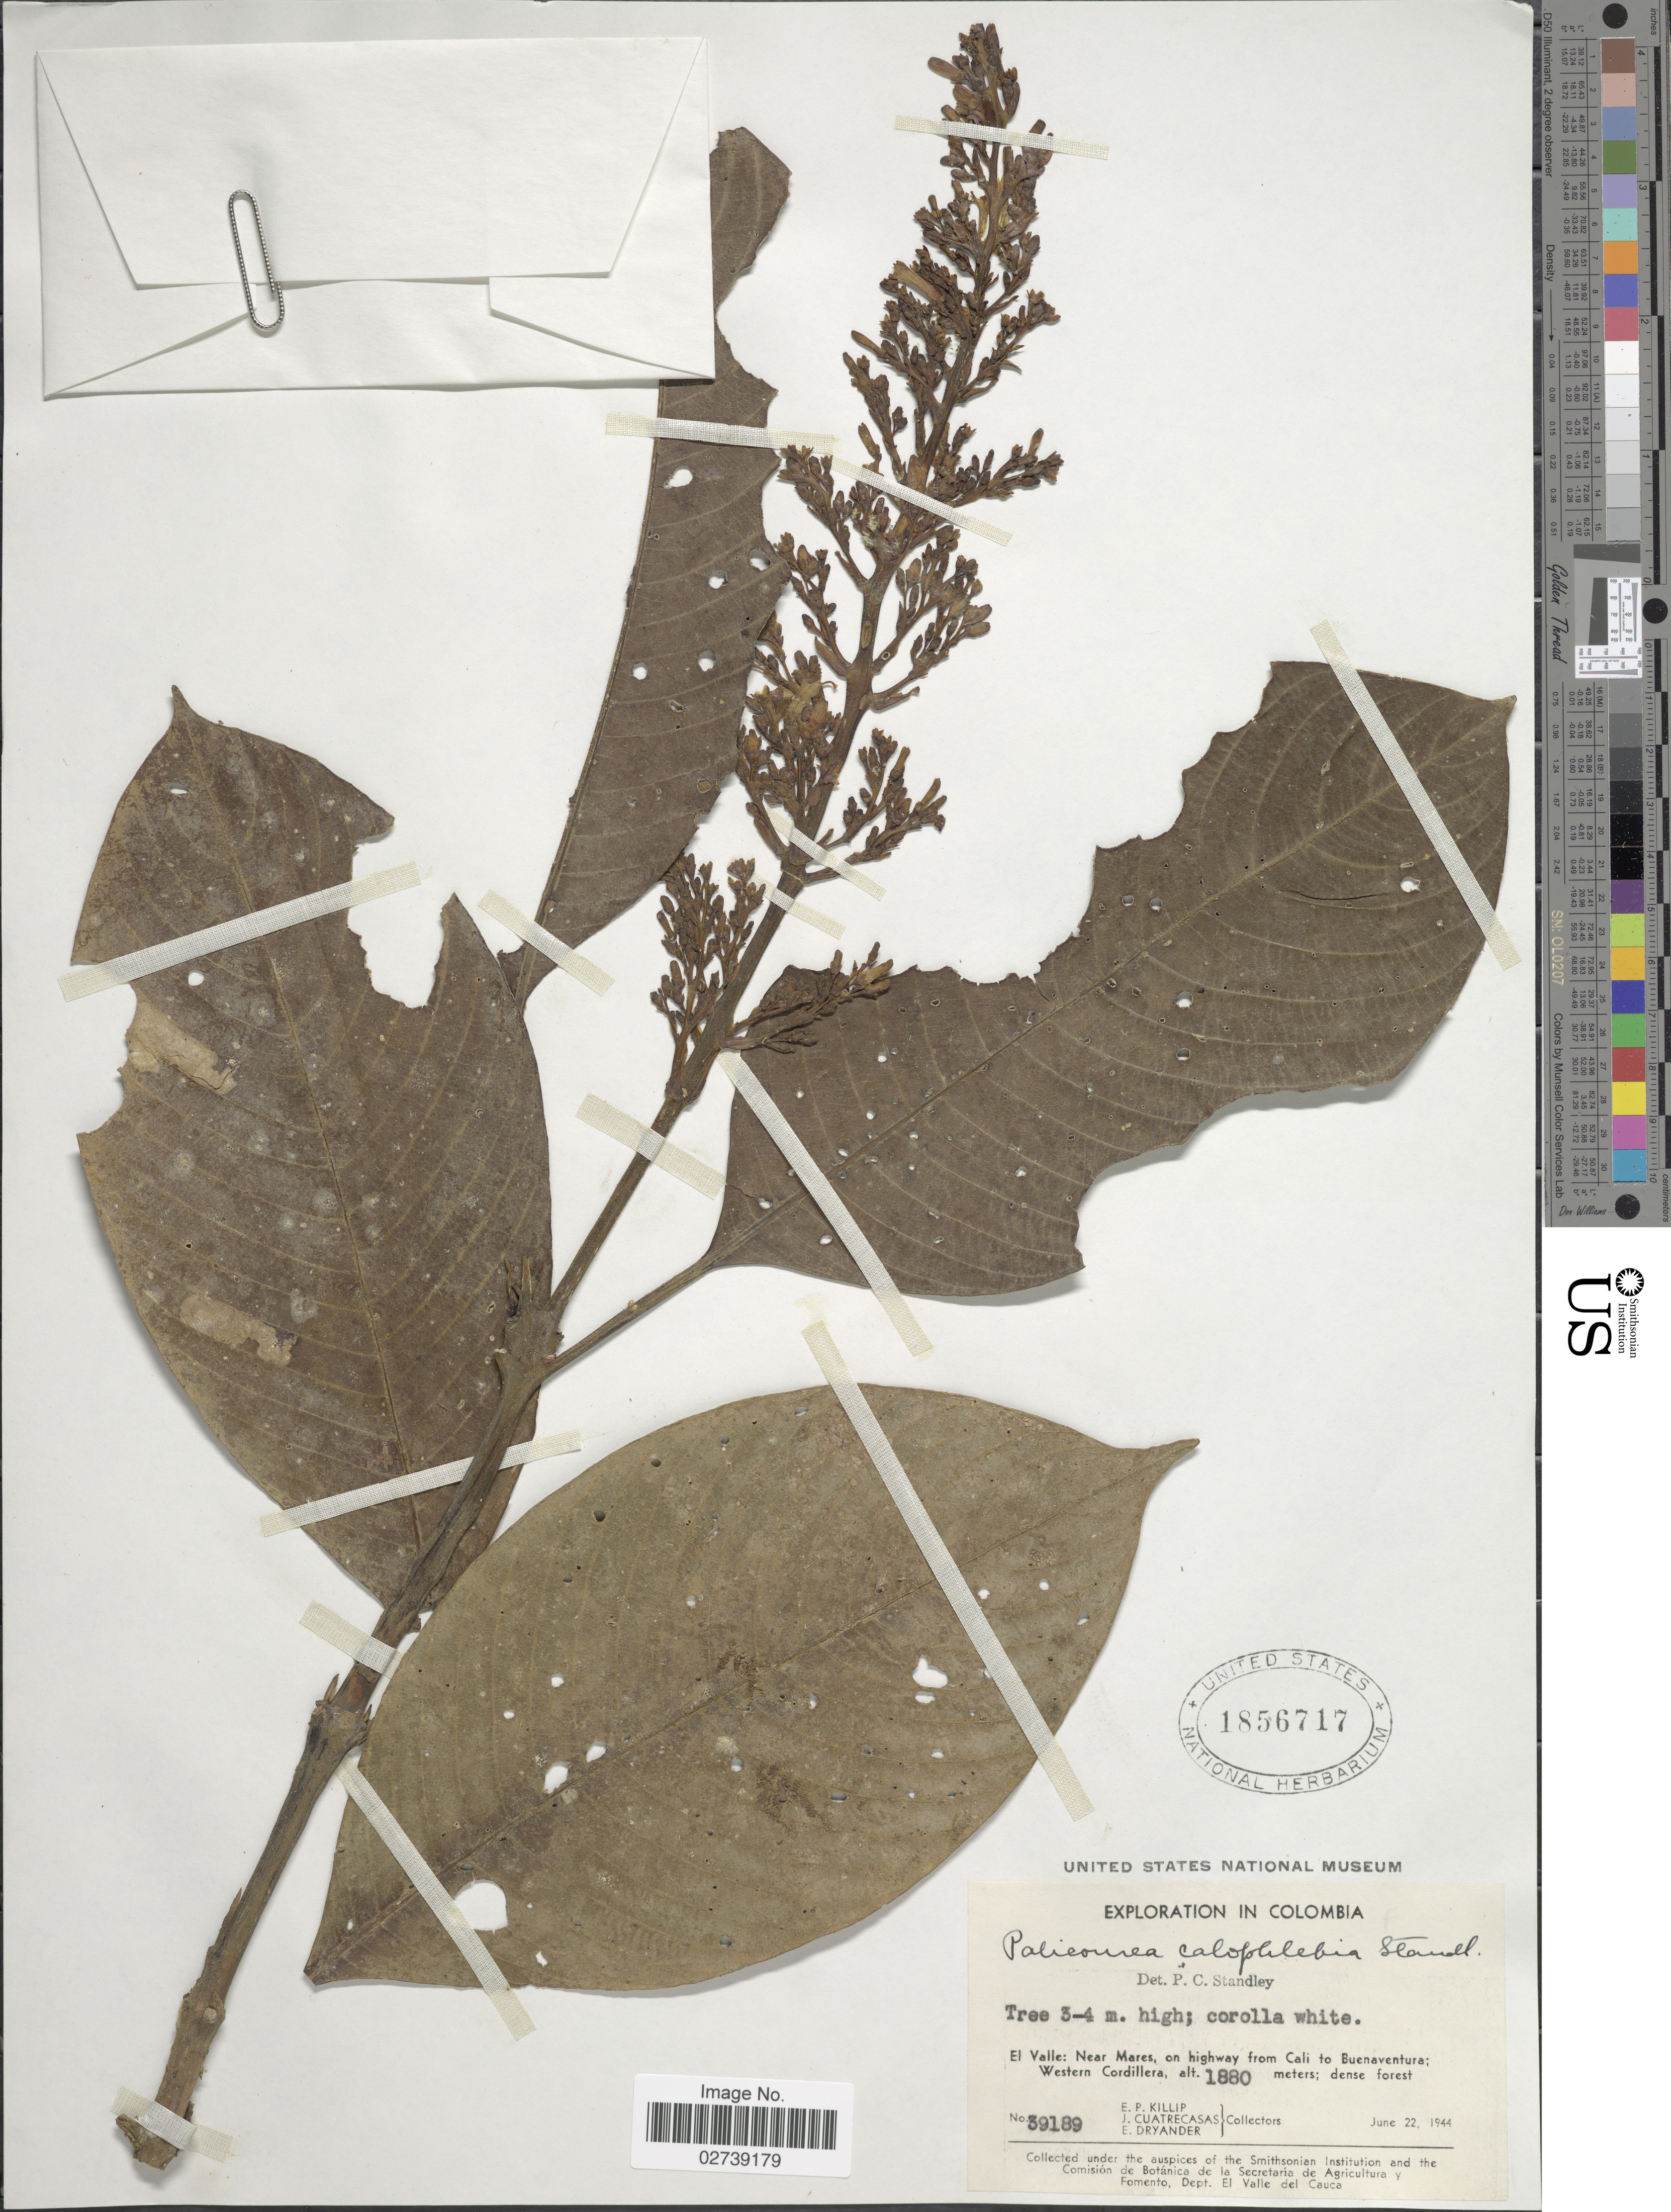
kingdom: Plantae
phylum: Tracheophyta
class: Magnoliopsida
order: Gentianales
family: Rubiaceae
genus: Palicourea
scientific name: Palicourea calophlebia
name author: Standl.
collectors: E. P. Killip, J. Cuatrecasas & E. Dryander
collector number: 39189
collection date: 1944-06-22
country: Colombia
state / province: Valle del Cauca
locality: El Valle: Near Mares, on highway from Cali to Buenaventura; Western Cordillera.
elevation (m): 1880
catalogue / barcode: US 1856717